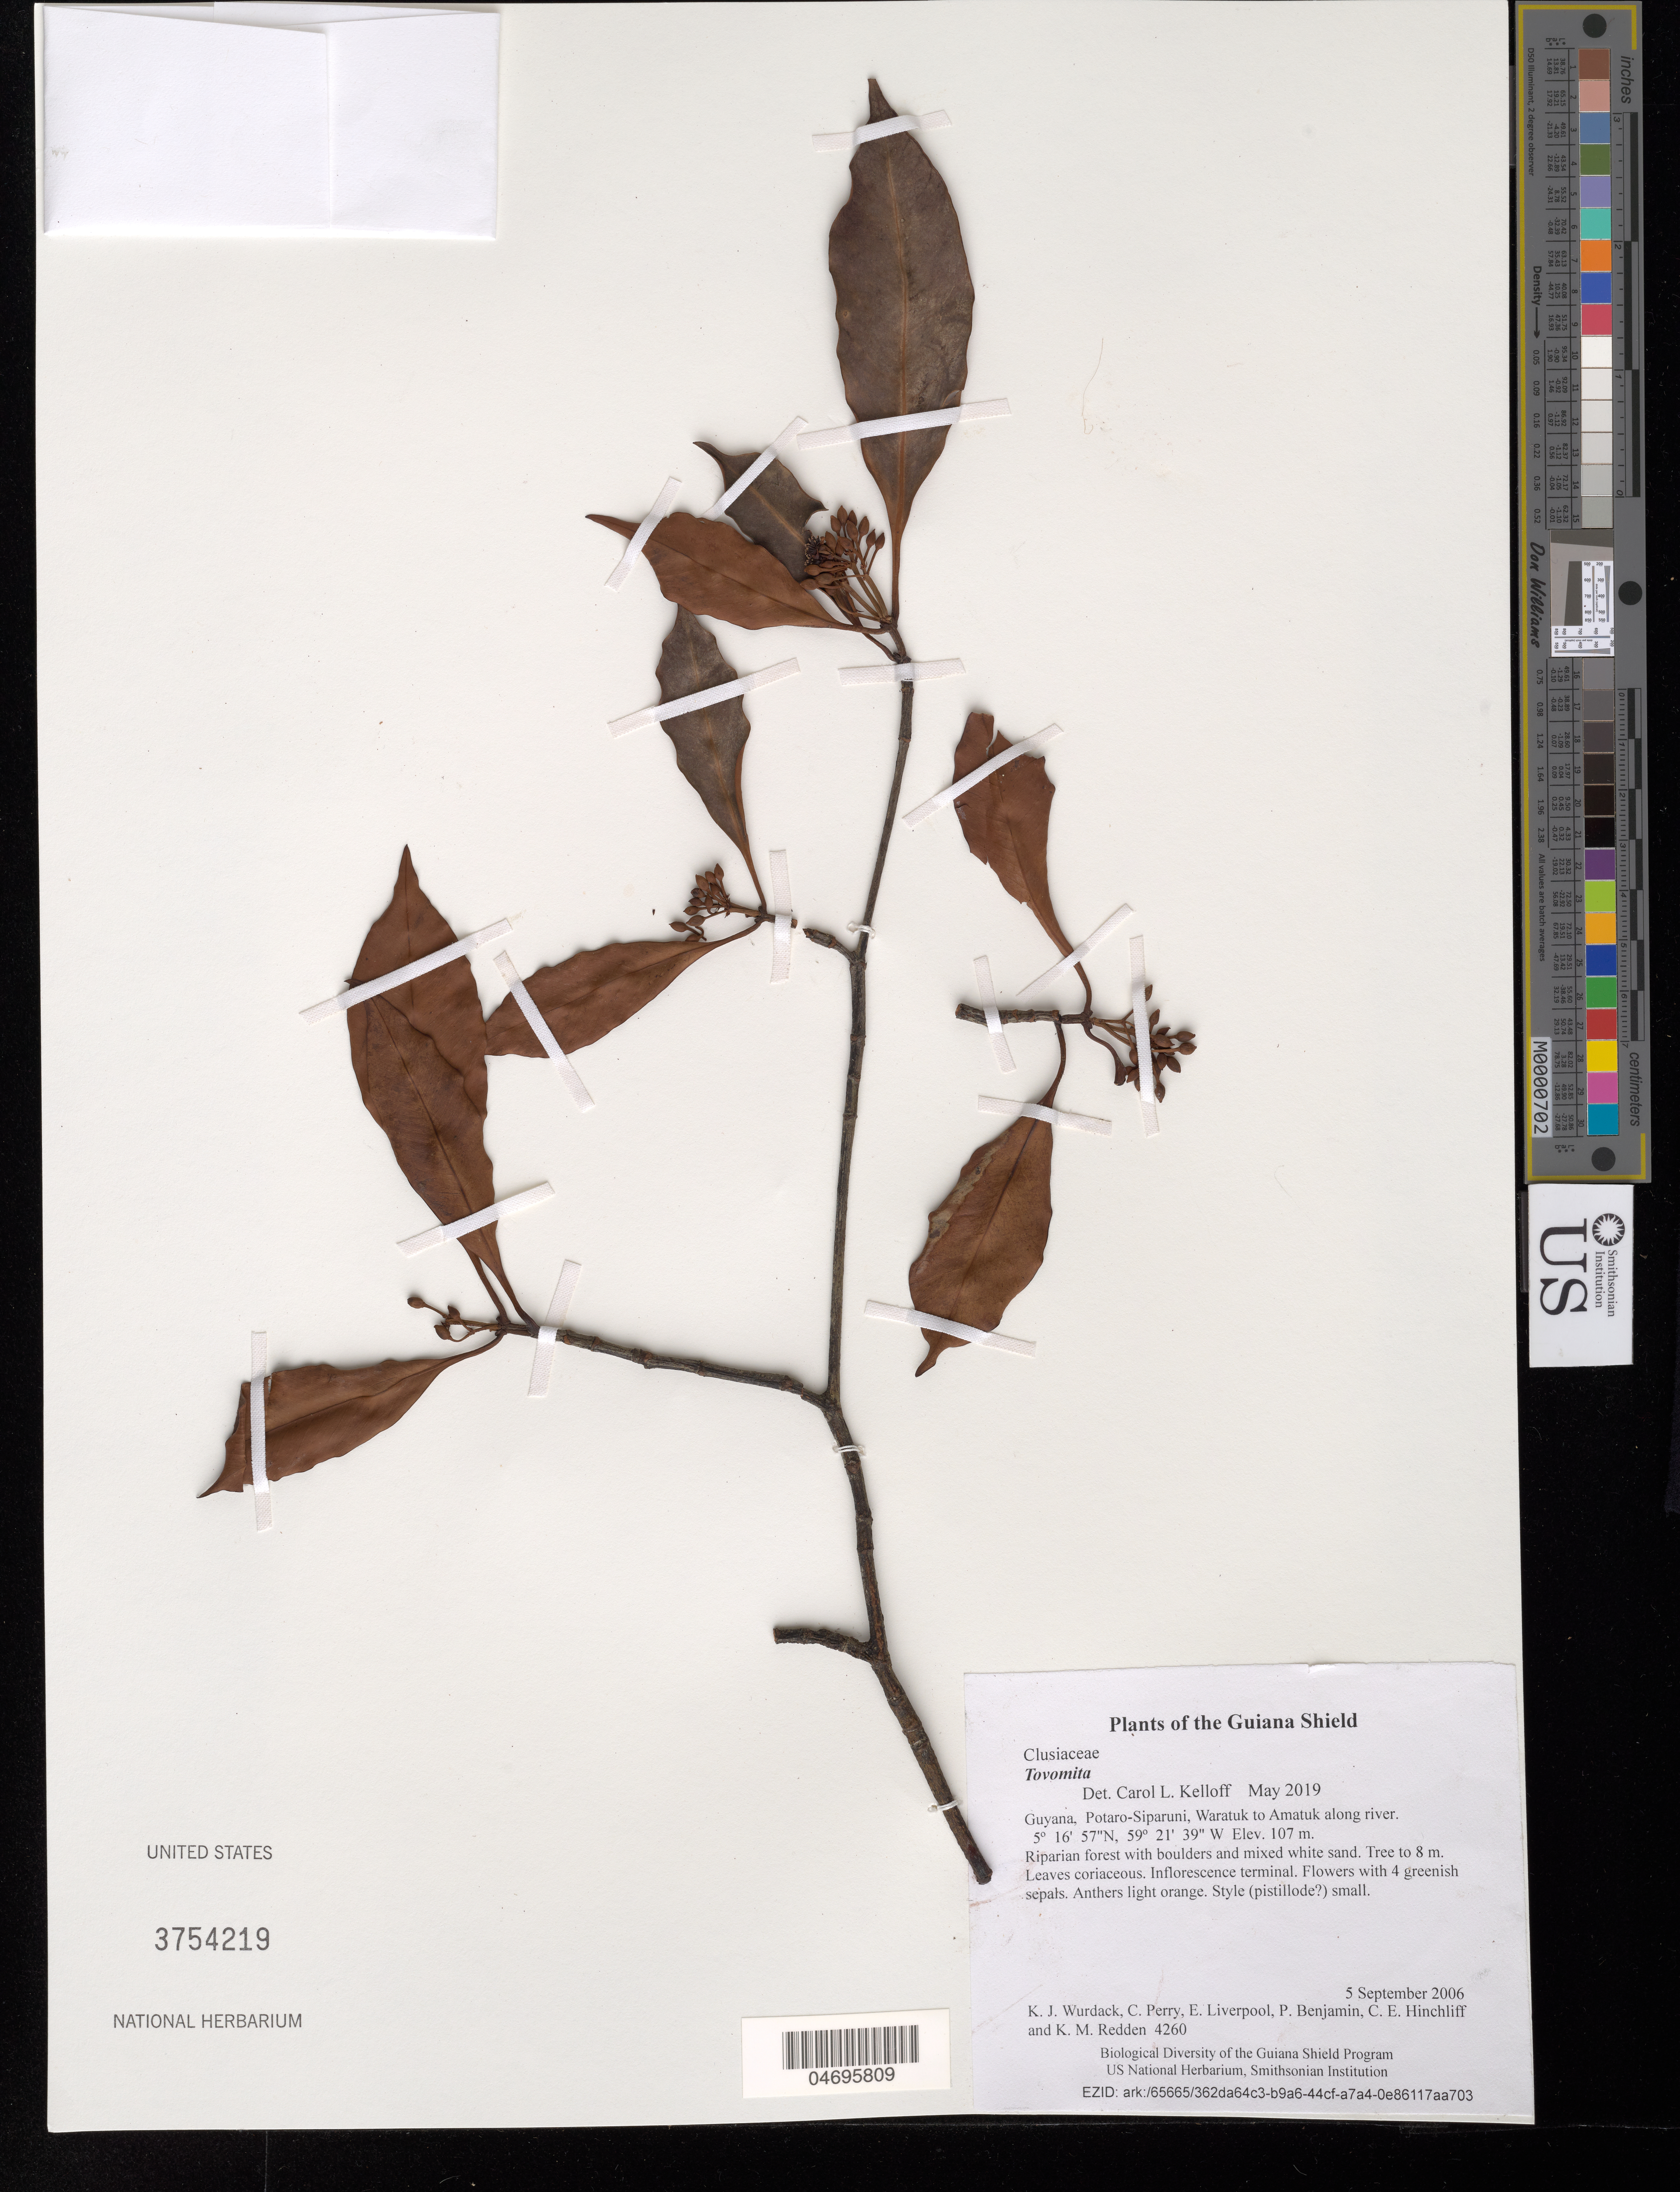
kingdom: Plantae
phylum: Tracheophyta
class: Magnoliopsida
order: Malpighiales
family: Clusiaceae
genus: Tovomita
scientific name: Tovomita sp.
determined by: Kelloff, Carol L.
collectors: K. Wurdack, C. Perry, E. Liverpool, P. Benjamin, C. E. Hinchliff & K. M. Redden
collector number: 4260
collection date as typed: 5 September 2006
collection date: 2006-09-05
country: Guyana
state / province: Potaro-Siparuni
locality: Waratuk to Amatuk along river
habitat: Riparian forest with boulders and mixed white sand.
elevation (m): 107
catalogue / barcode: US 3754219